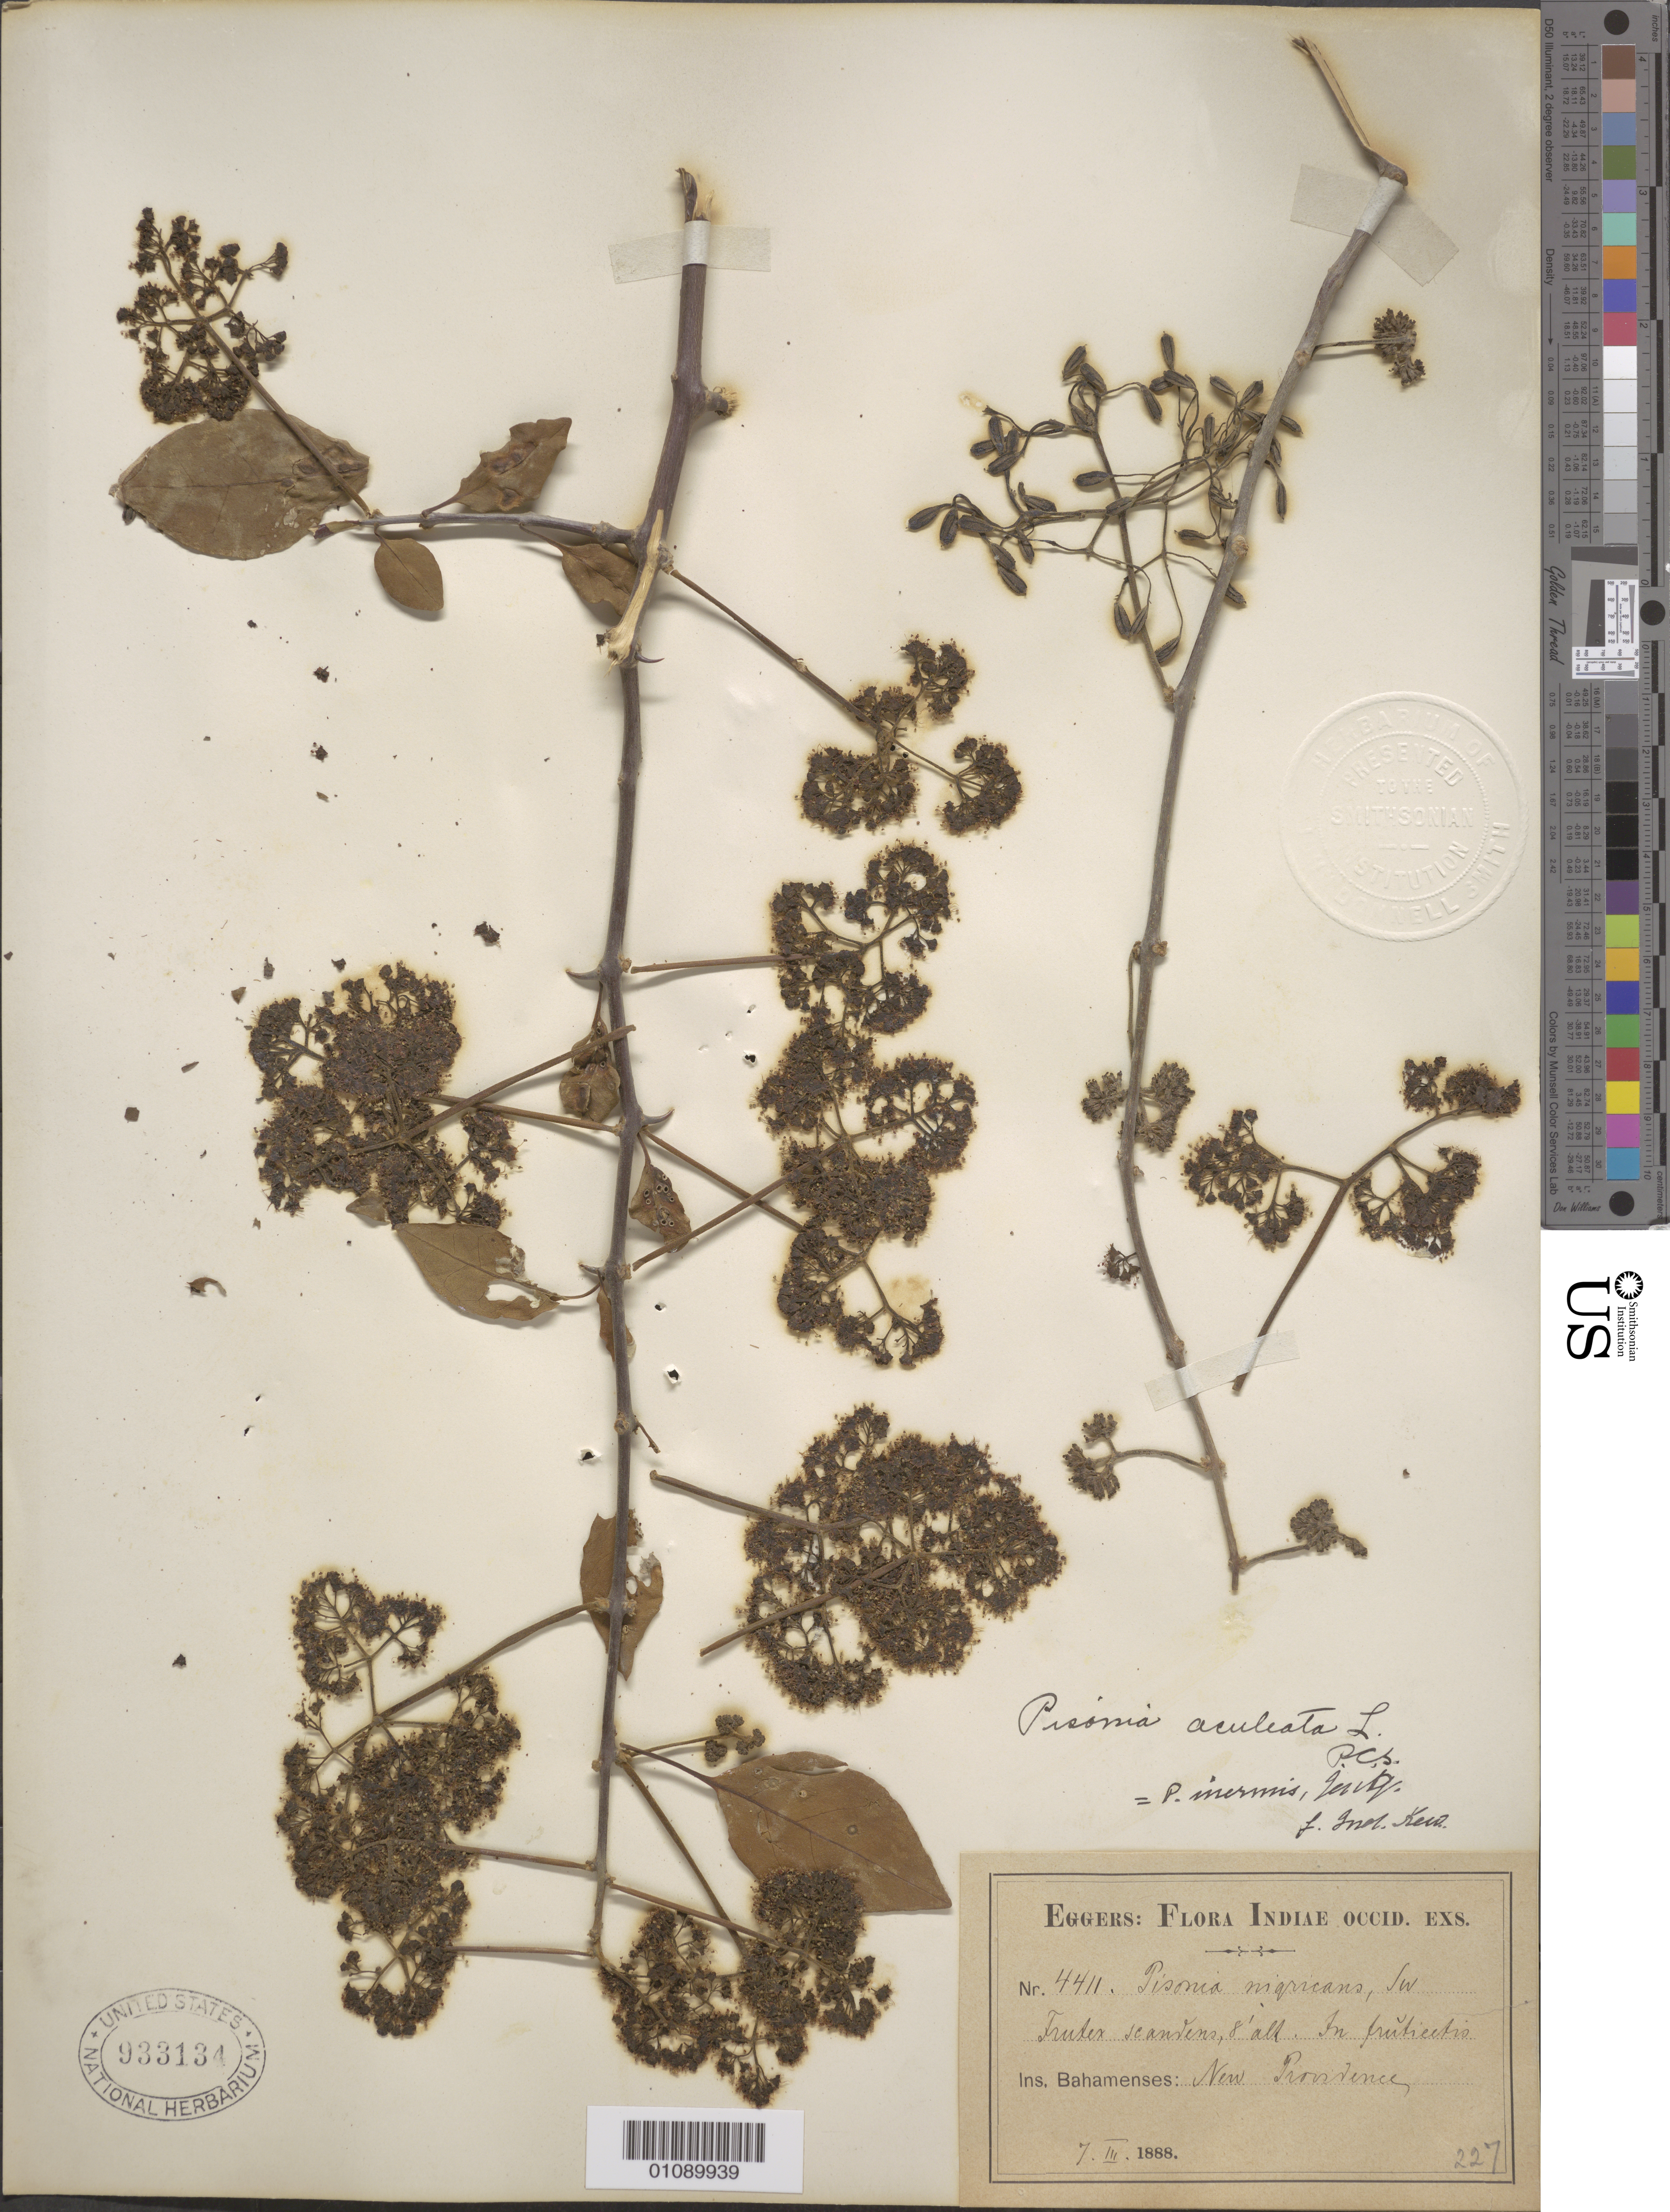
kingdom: Plantae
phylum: Tracheophyta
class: Magnoliopsida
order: Caryophyllales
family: Nyctaginaceae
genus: Pisonia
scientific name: Pisonia aculeata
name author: L.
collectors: H. F. A. von Eggers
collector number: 4411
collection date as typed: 07 Mar 1888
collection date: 1888-03-07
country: Bahamas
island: New Providence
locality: New Providence.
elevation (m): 2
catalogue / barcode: US 933134